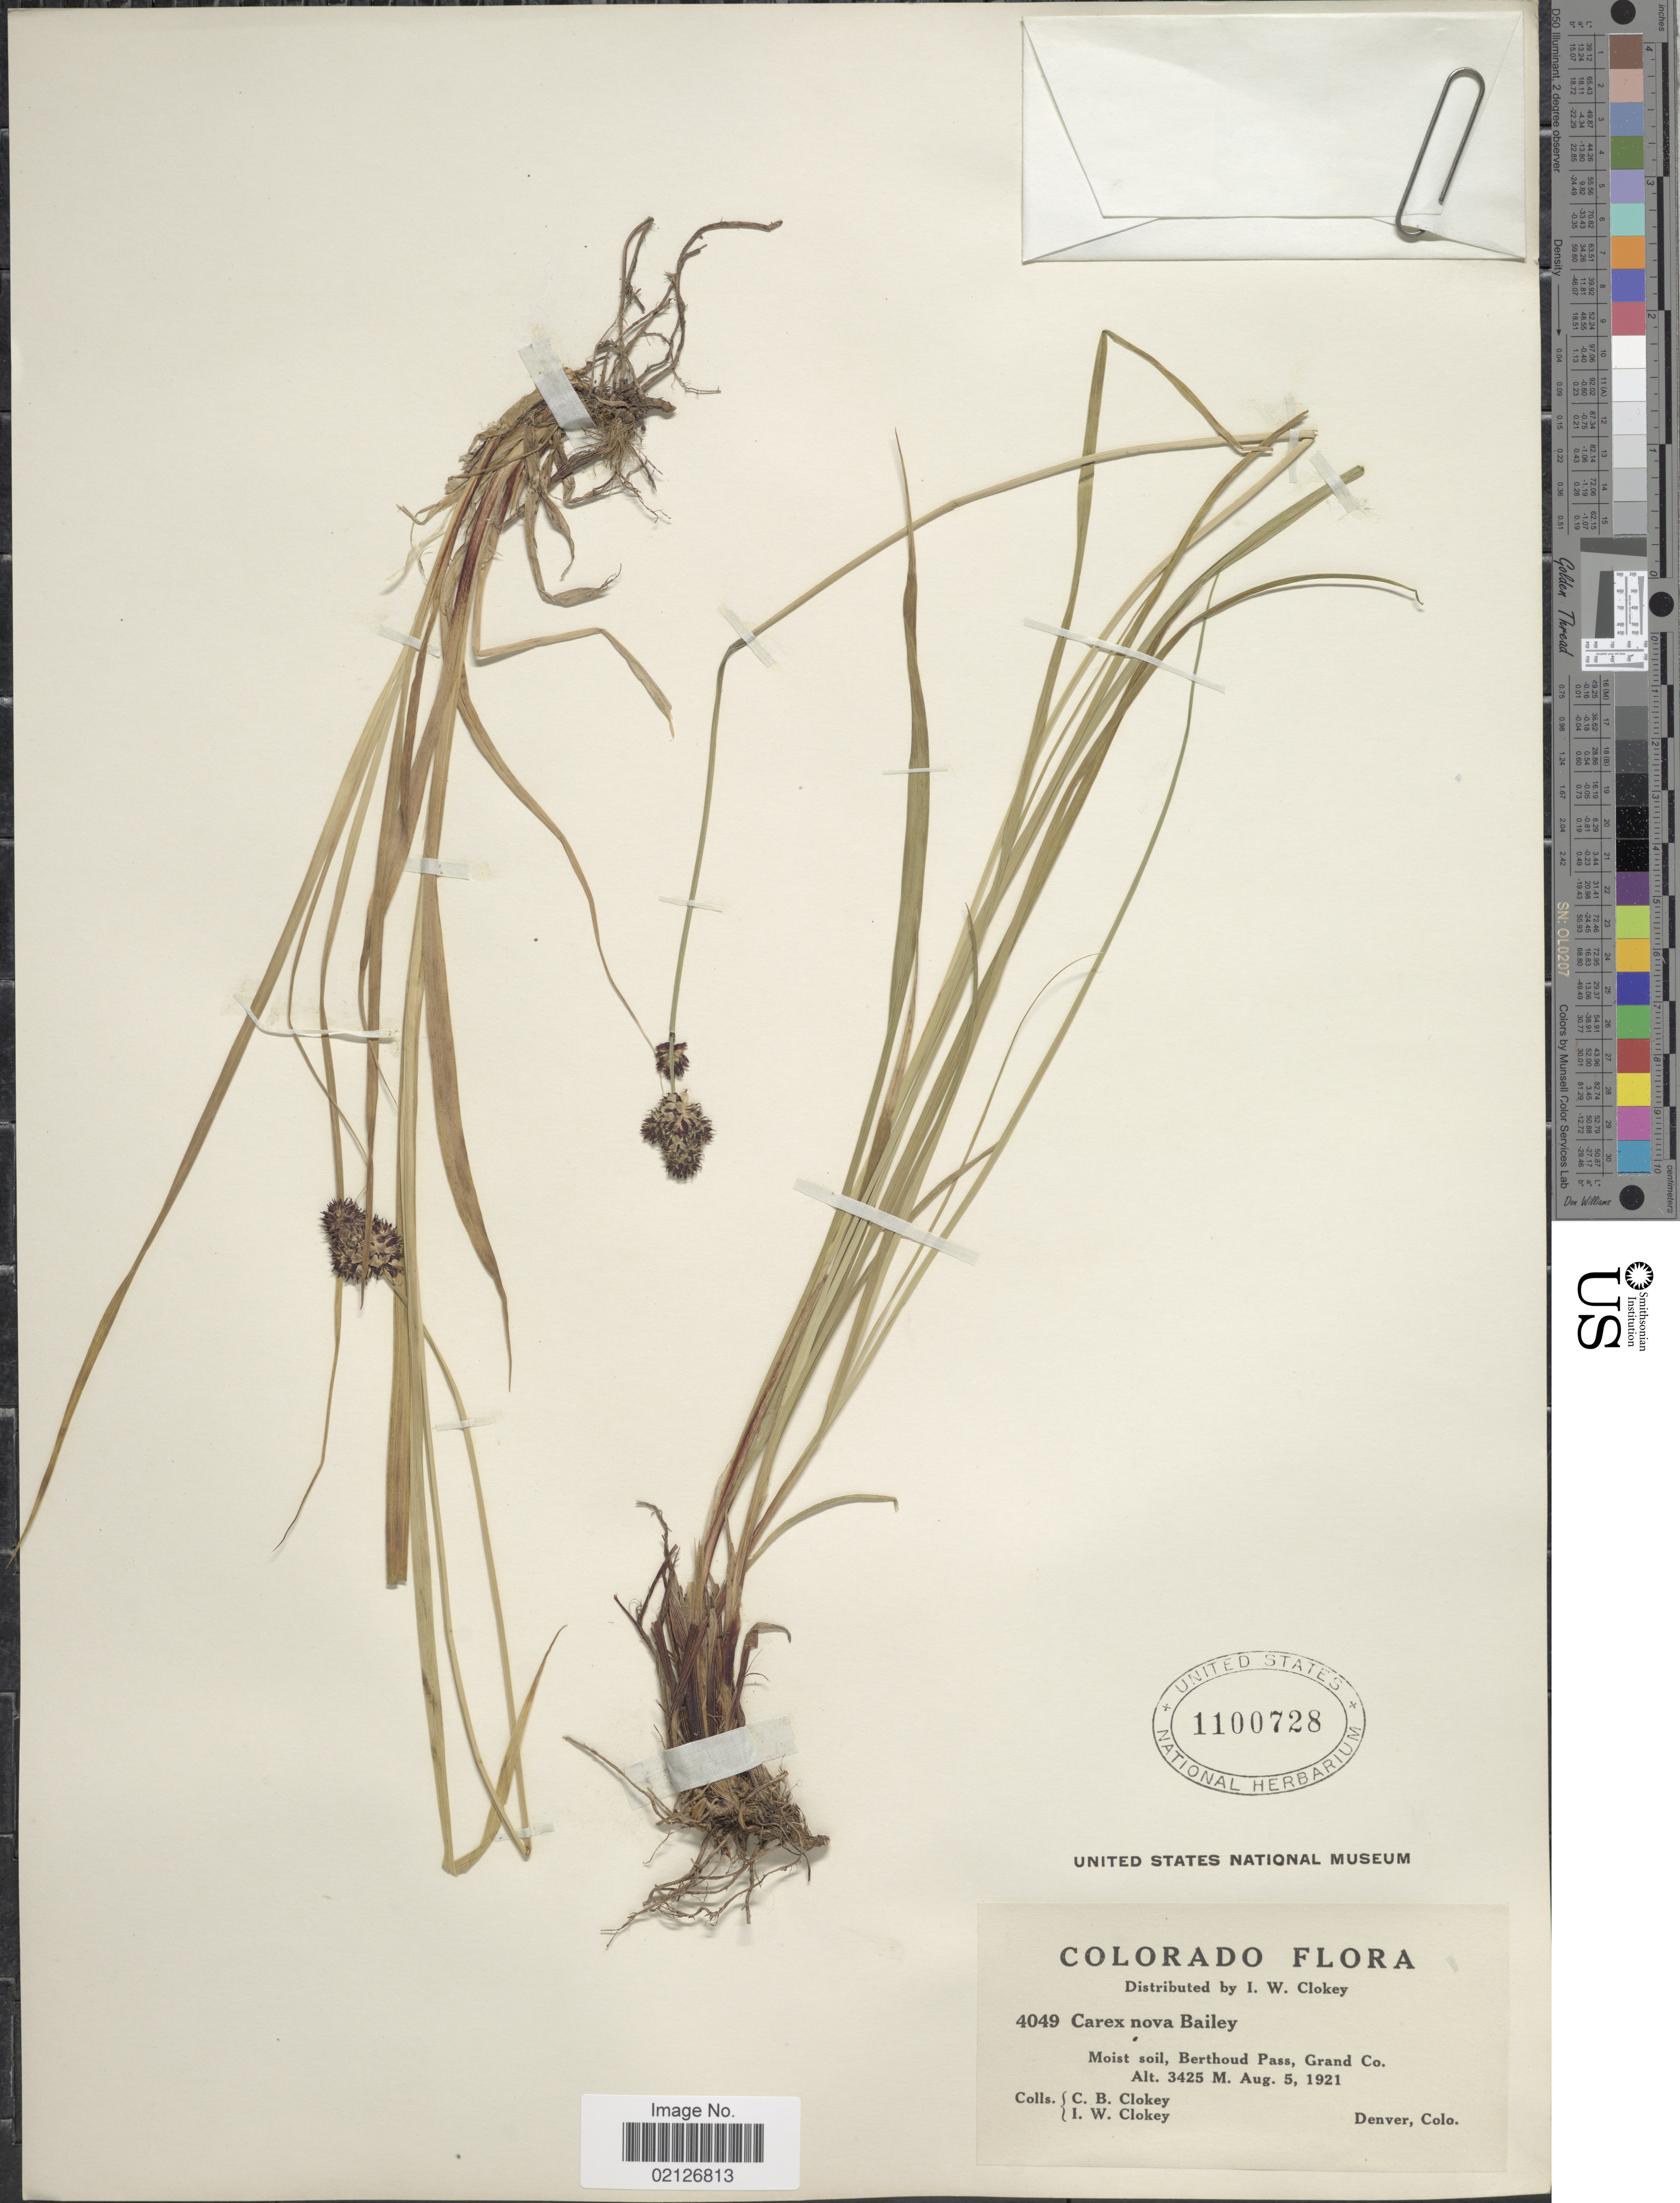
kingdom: Plantae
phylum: Tracheophyta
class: Liliopsida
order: Poales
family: Cyperaceae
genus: Carex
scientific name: Carex nova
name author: L.H. Bailey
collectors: C. Clokey & I. W. Clokey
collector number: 4049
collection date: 1921-08-05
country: United States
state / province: Colorado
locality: Moist soil, Berthoud Pass, Grand Co.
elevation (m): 3425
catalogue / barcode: US 1100728